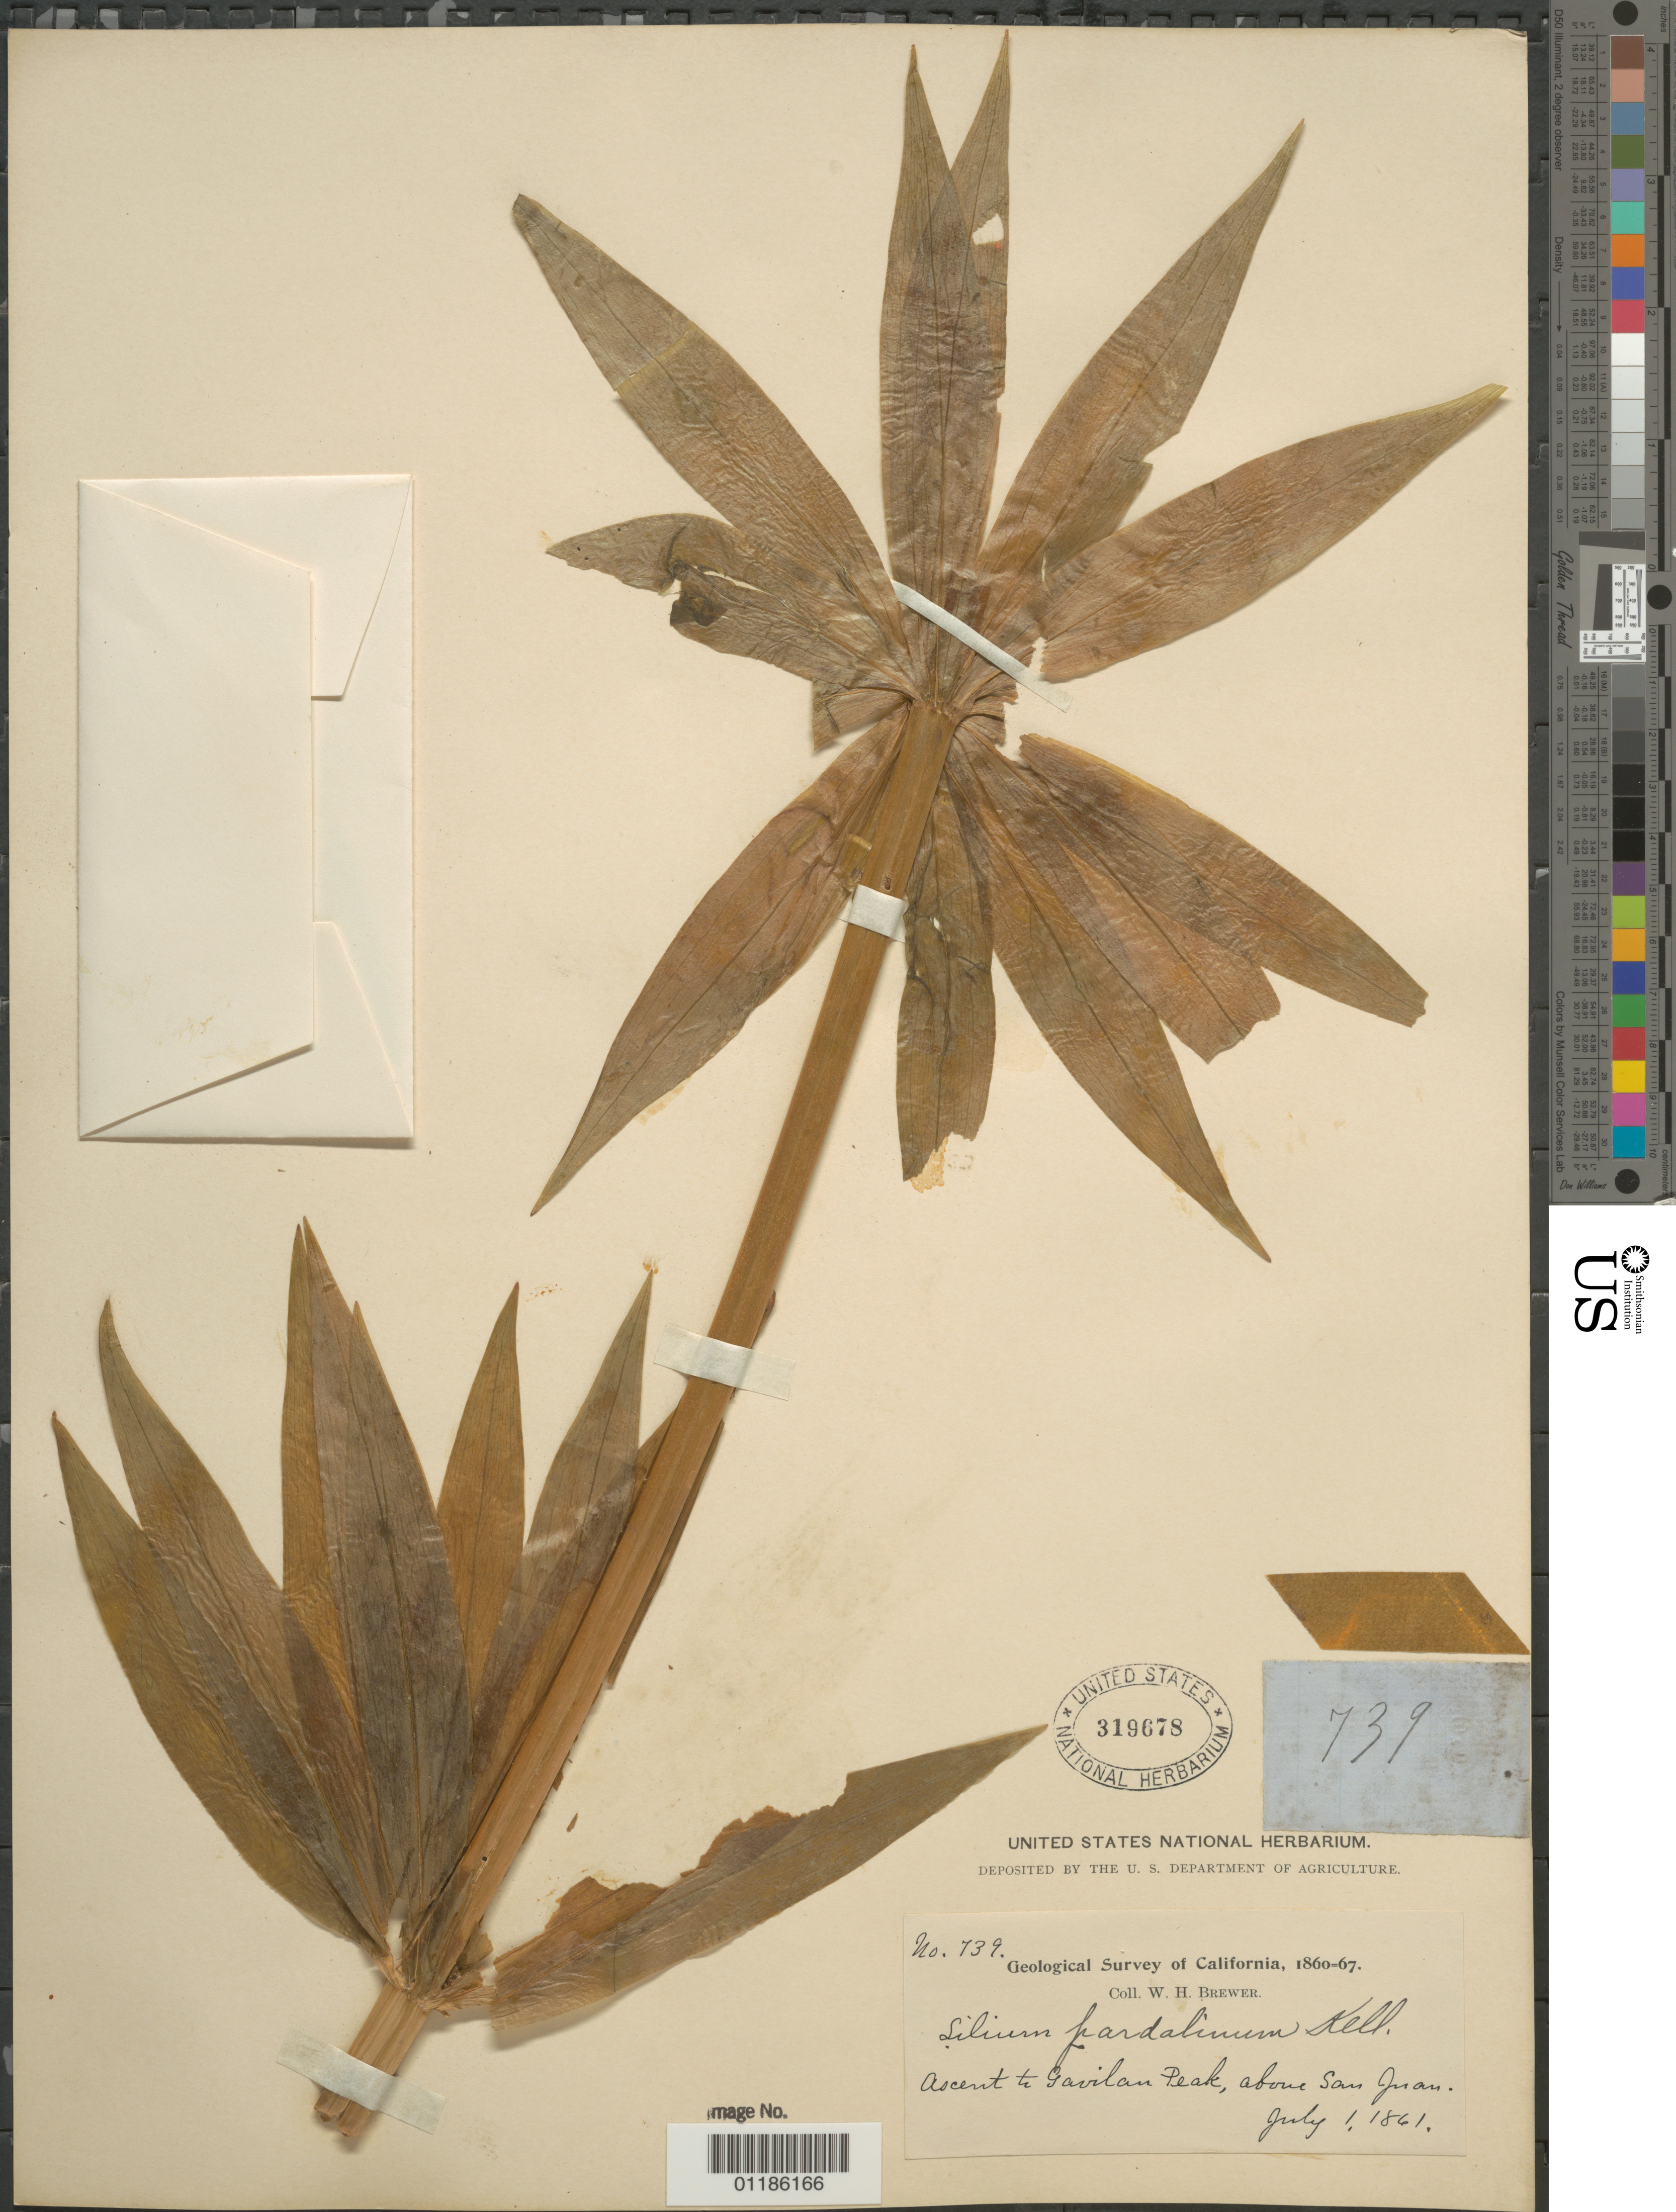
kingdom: Plantae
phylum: Tracheophyta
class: Liliopsida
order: Liliales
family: Liliaceae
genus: Lilium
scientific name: Lilium pardalinum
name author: Kellogg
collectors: W. H. Brewer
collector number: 739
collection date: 1861-07-01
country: United States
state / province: California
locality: Ascent to Gavilan Peak, above San Juan.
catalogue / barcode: US 319678